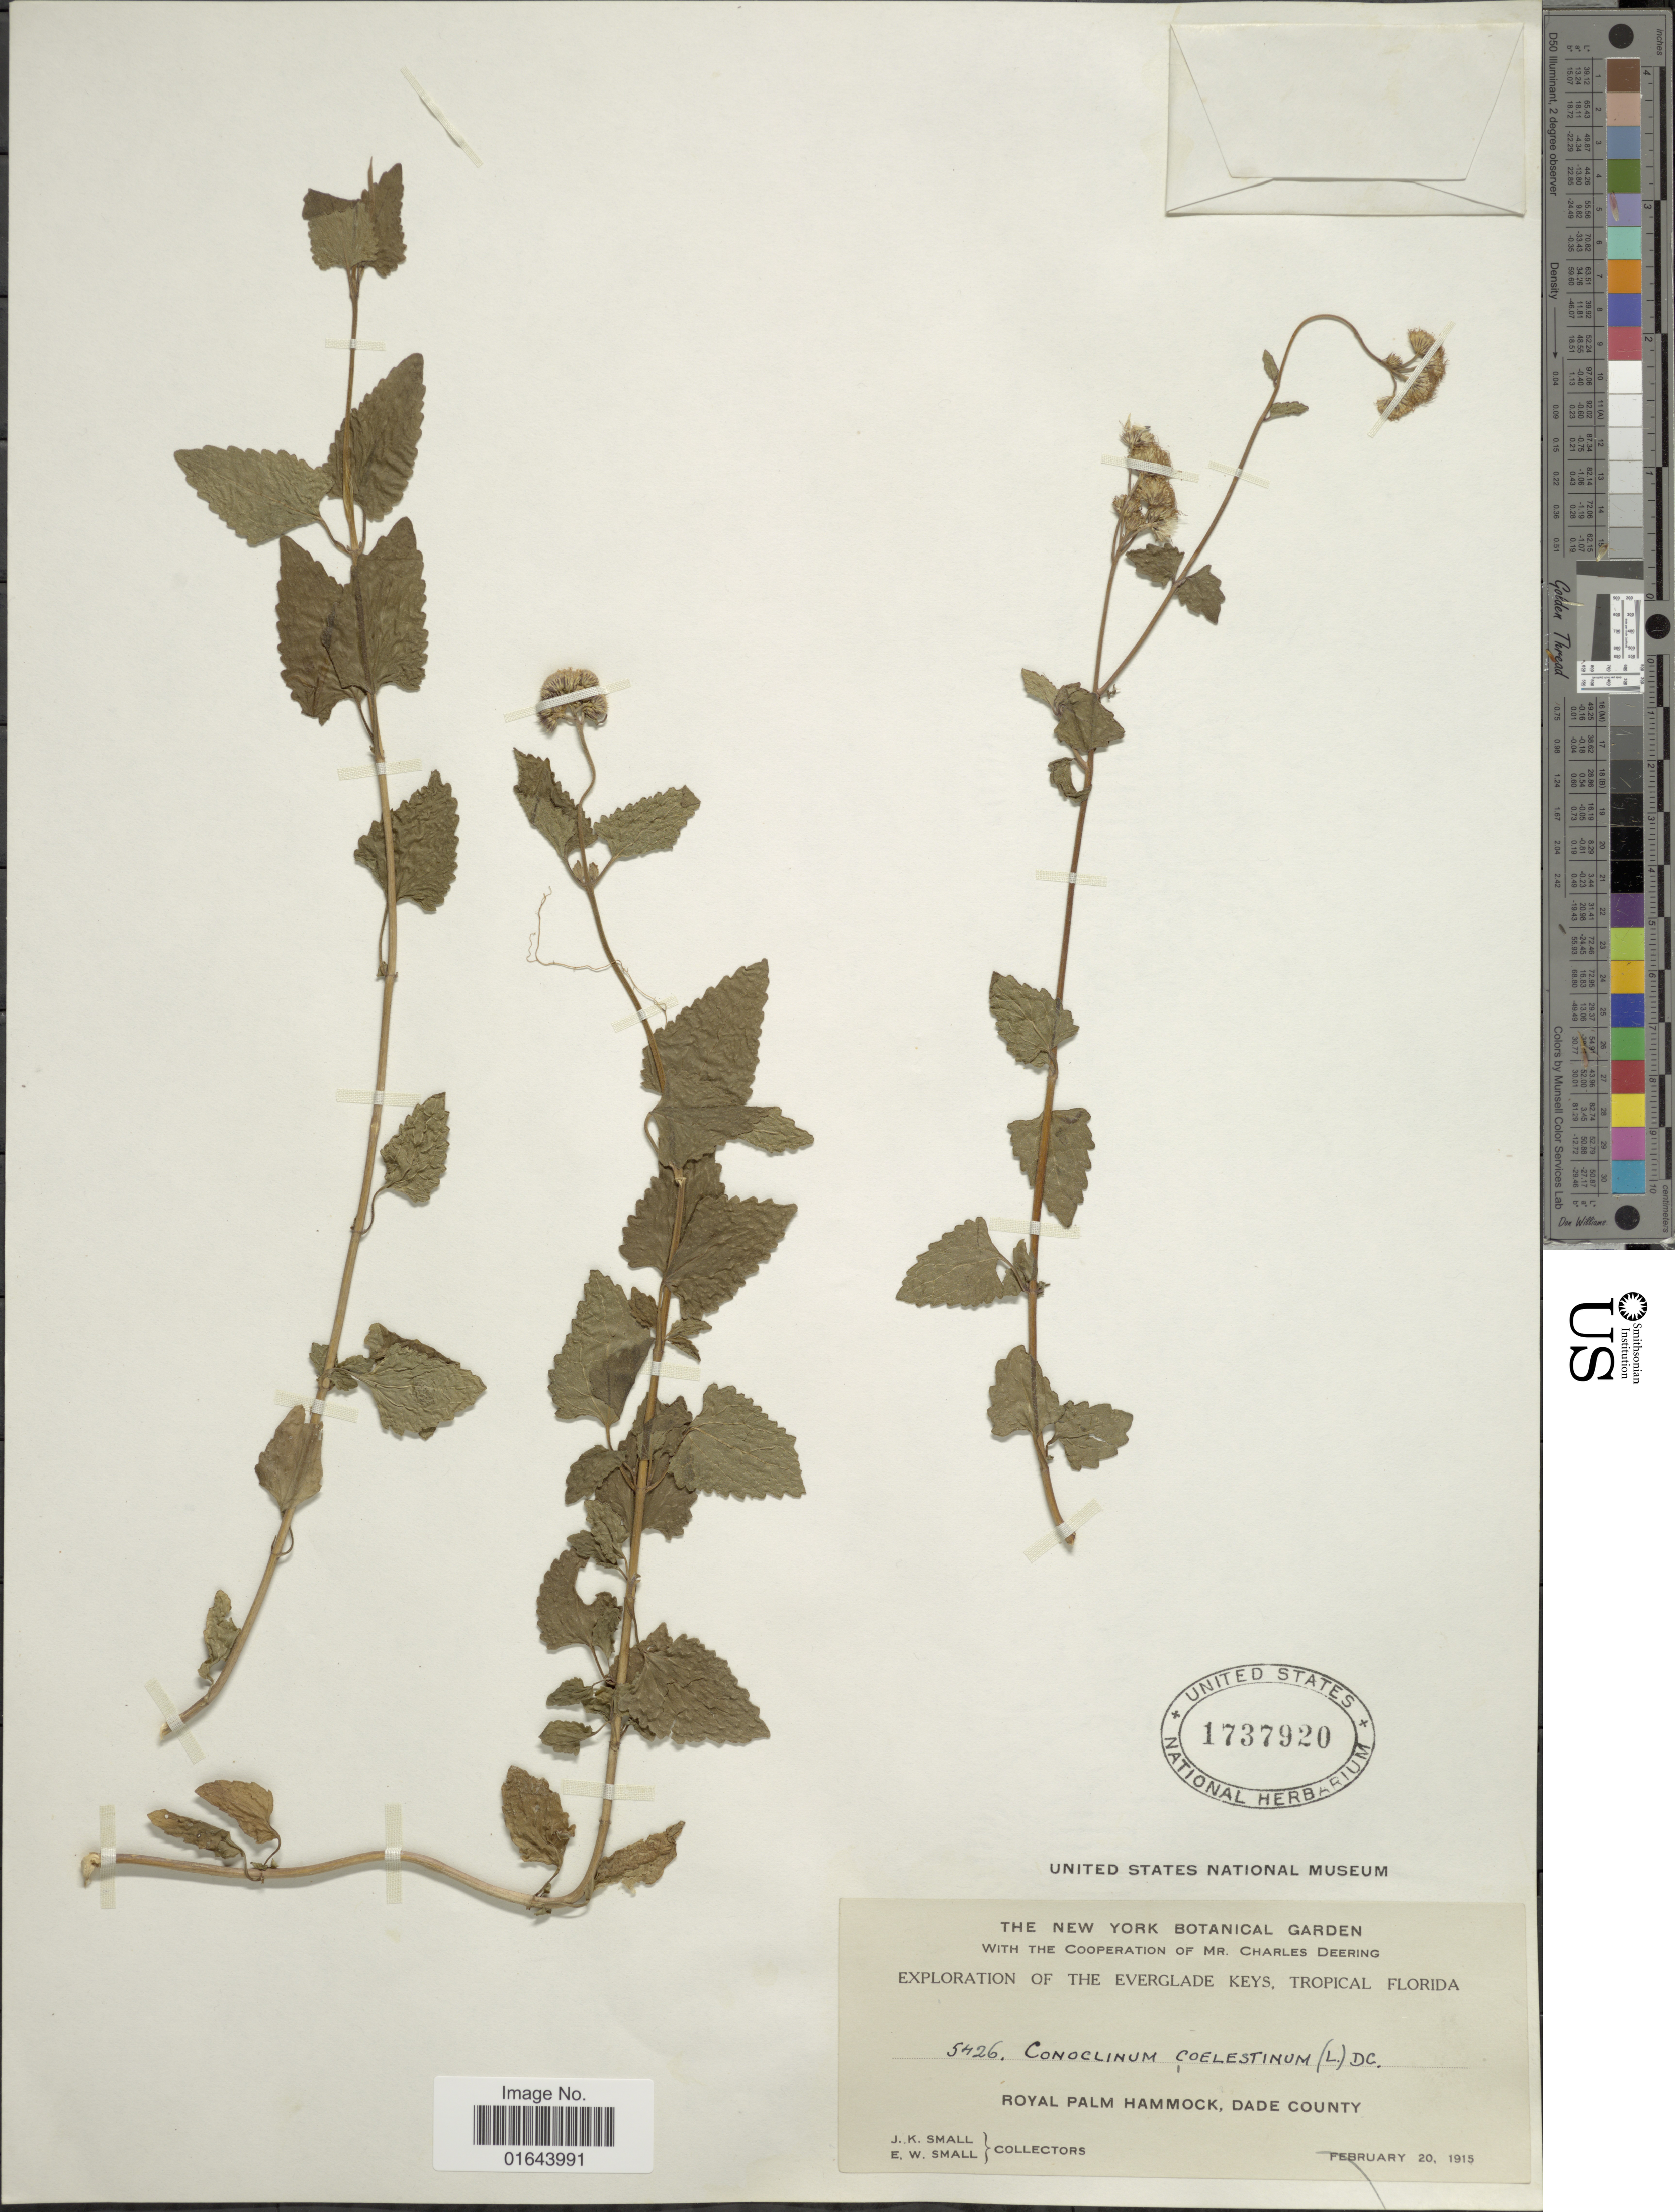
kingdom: Plantae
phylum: Tracheophyta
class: Magnoliopsida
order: Asterales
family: Asteraceae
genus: Conoclinium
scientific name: Conoclinium coelestinum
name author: (L.) DC.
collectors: J. K. Small & E. W. Small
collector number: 5426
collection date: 1915-02-20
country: United States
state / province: Florida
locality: Everglade Keys, Tropical Florida. Royal Palm Hammock, Dade County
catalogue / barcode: US 1737920